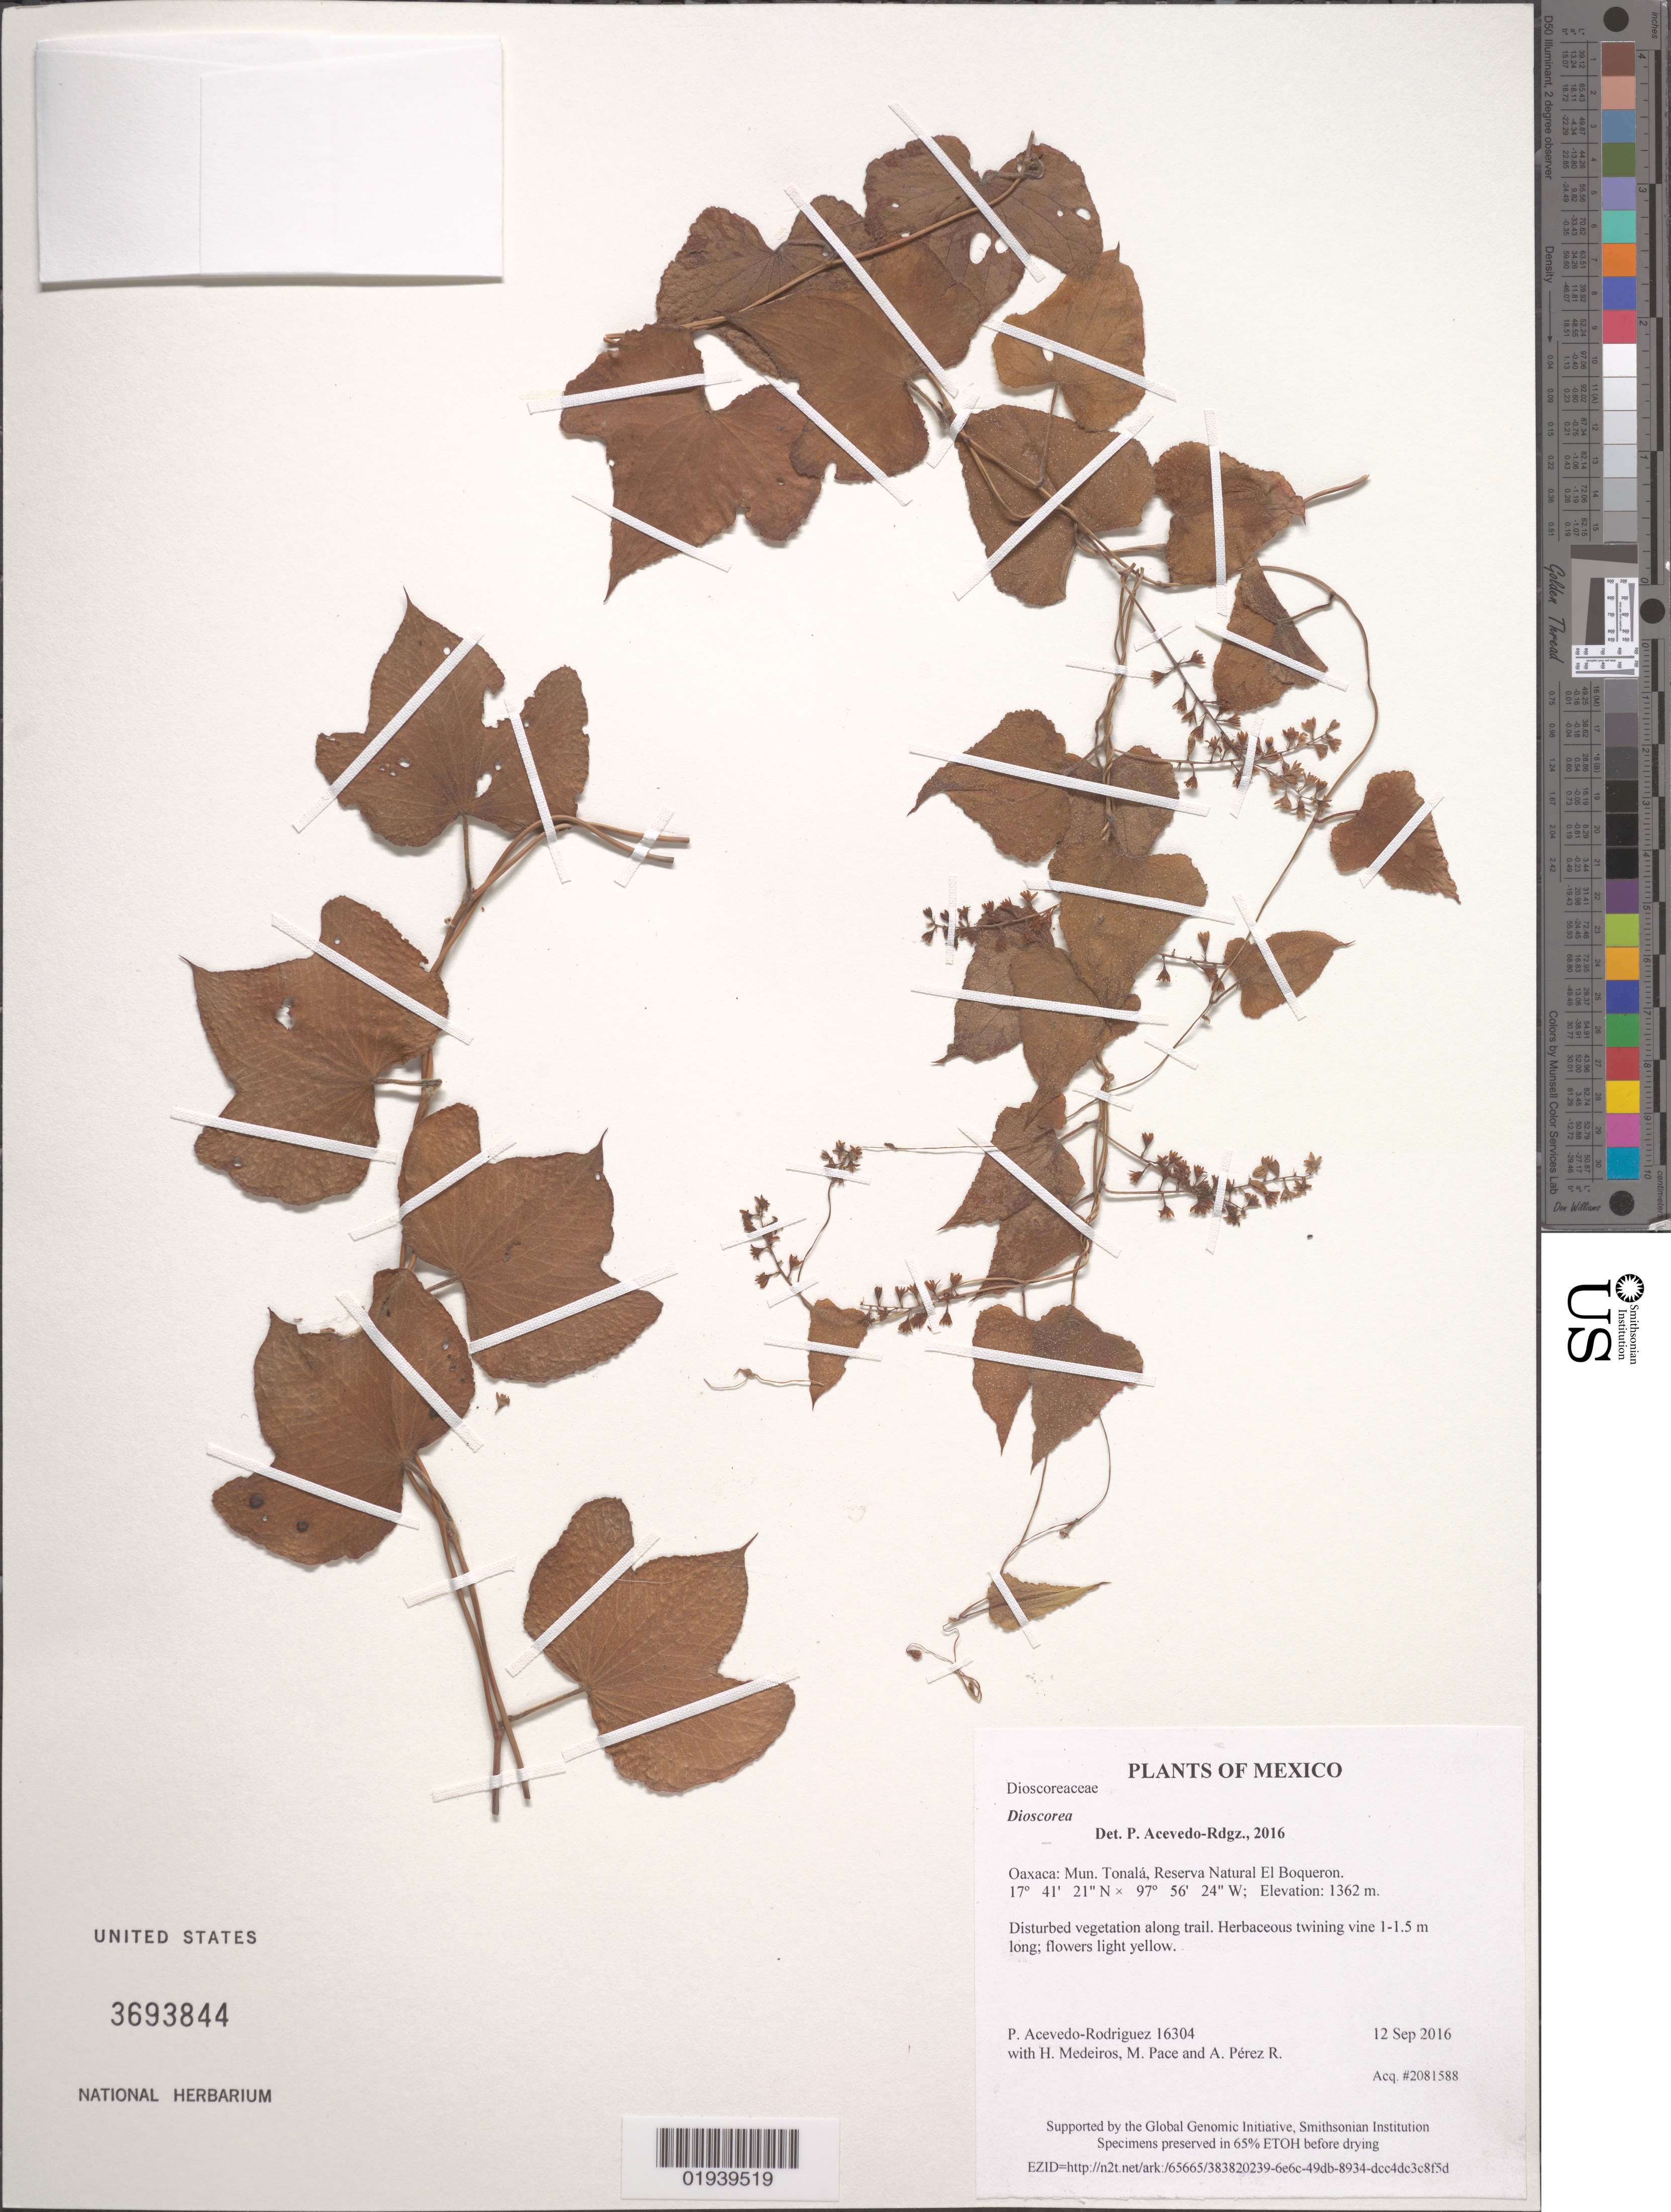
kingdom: Plantae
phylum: Tracheophyta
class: Liliopsida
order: Dioscoreales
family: Dioscoreaceae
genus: Dioscorea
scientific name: Dioscorea sp.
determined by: Acevedo-Rodriguez, P., (US), Smithsonian Institution - National Museum of Natural History (UNITED STATES)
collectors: P. Acevedo-Rodr., H. Medeiros, M. R. Pace & A. Pérez R.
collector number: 16304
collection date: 2016-09-12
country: Mexico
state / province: Oaxaca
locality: Mun. Tonalá, Reserva Natural El Boqueron.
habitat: disturbed vegetation along trail.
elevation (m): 1362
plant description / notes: US, NY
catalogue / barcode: US 3693844